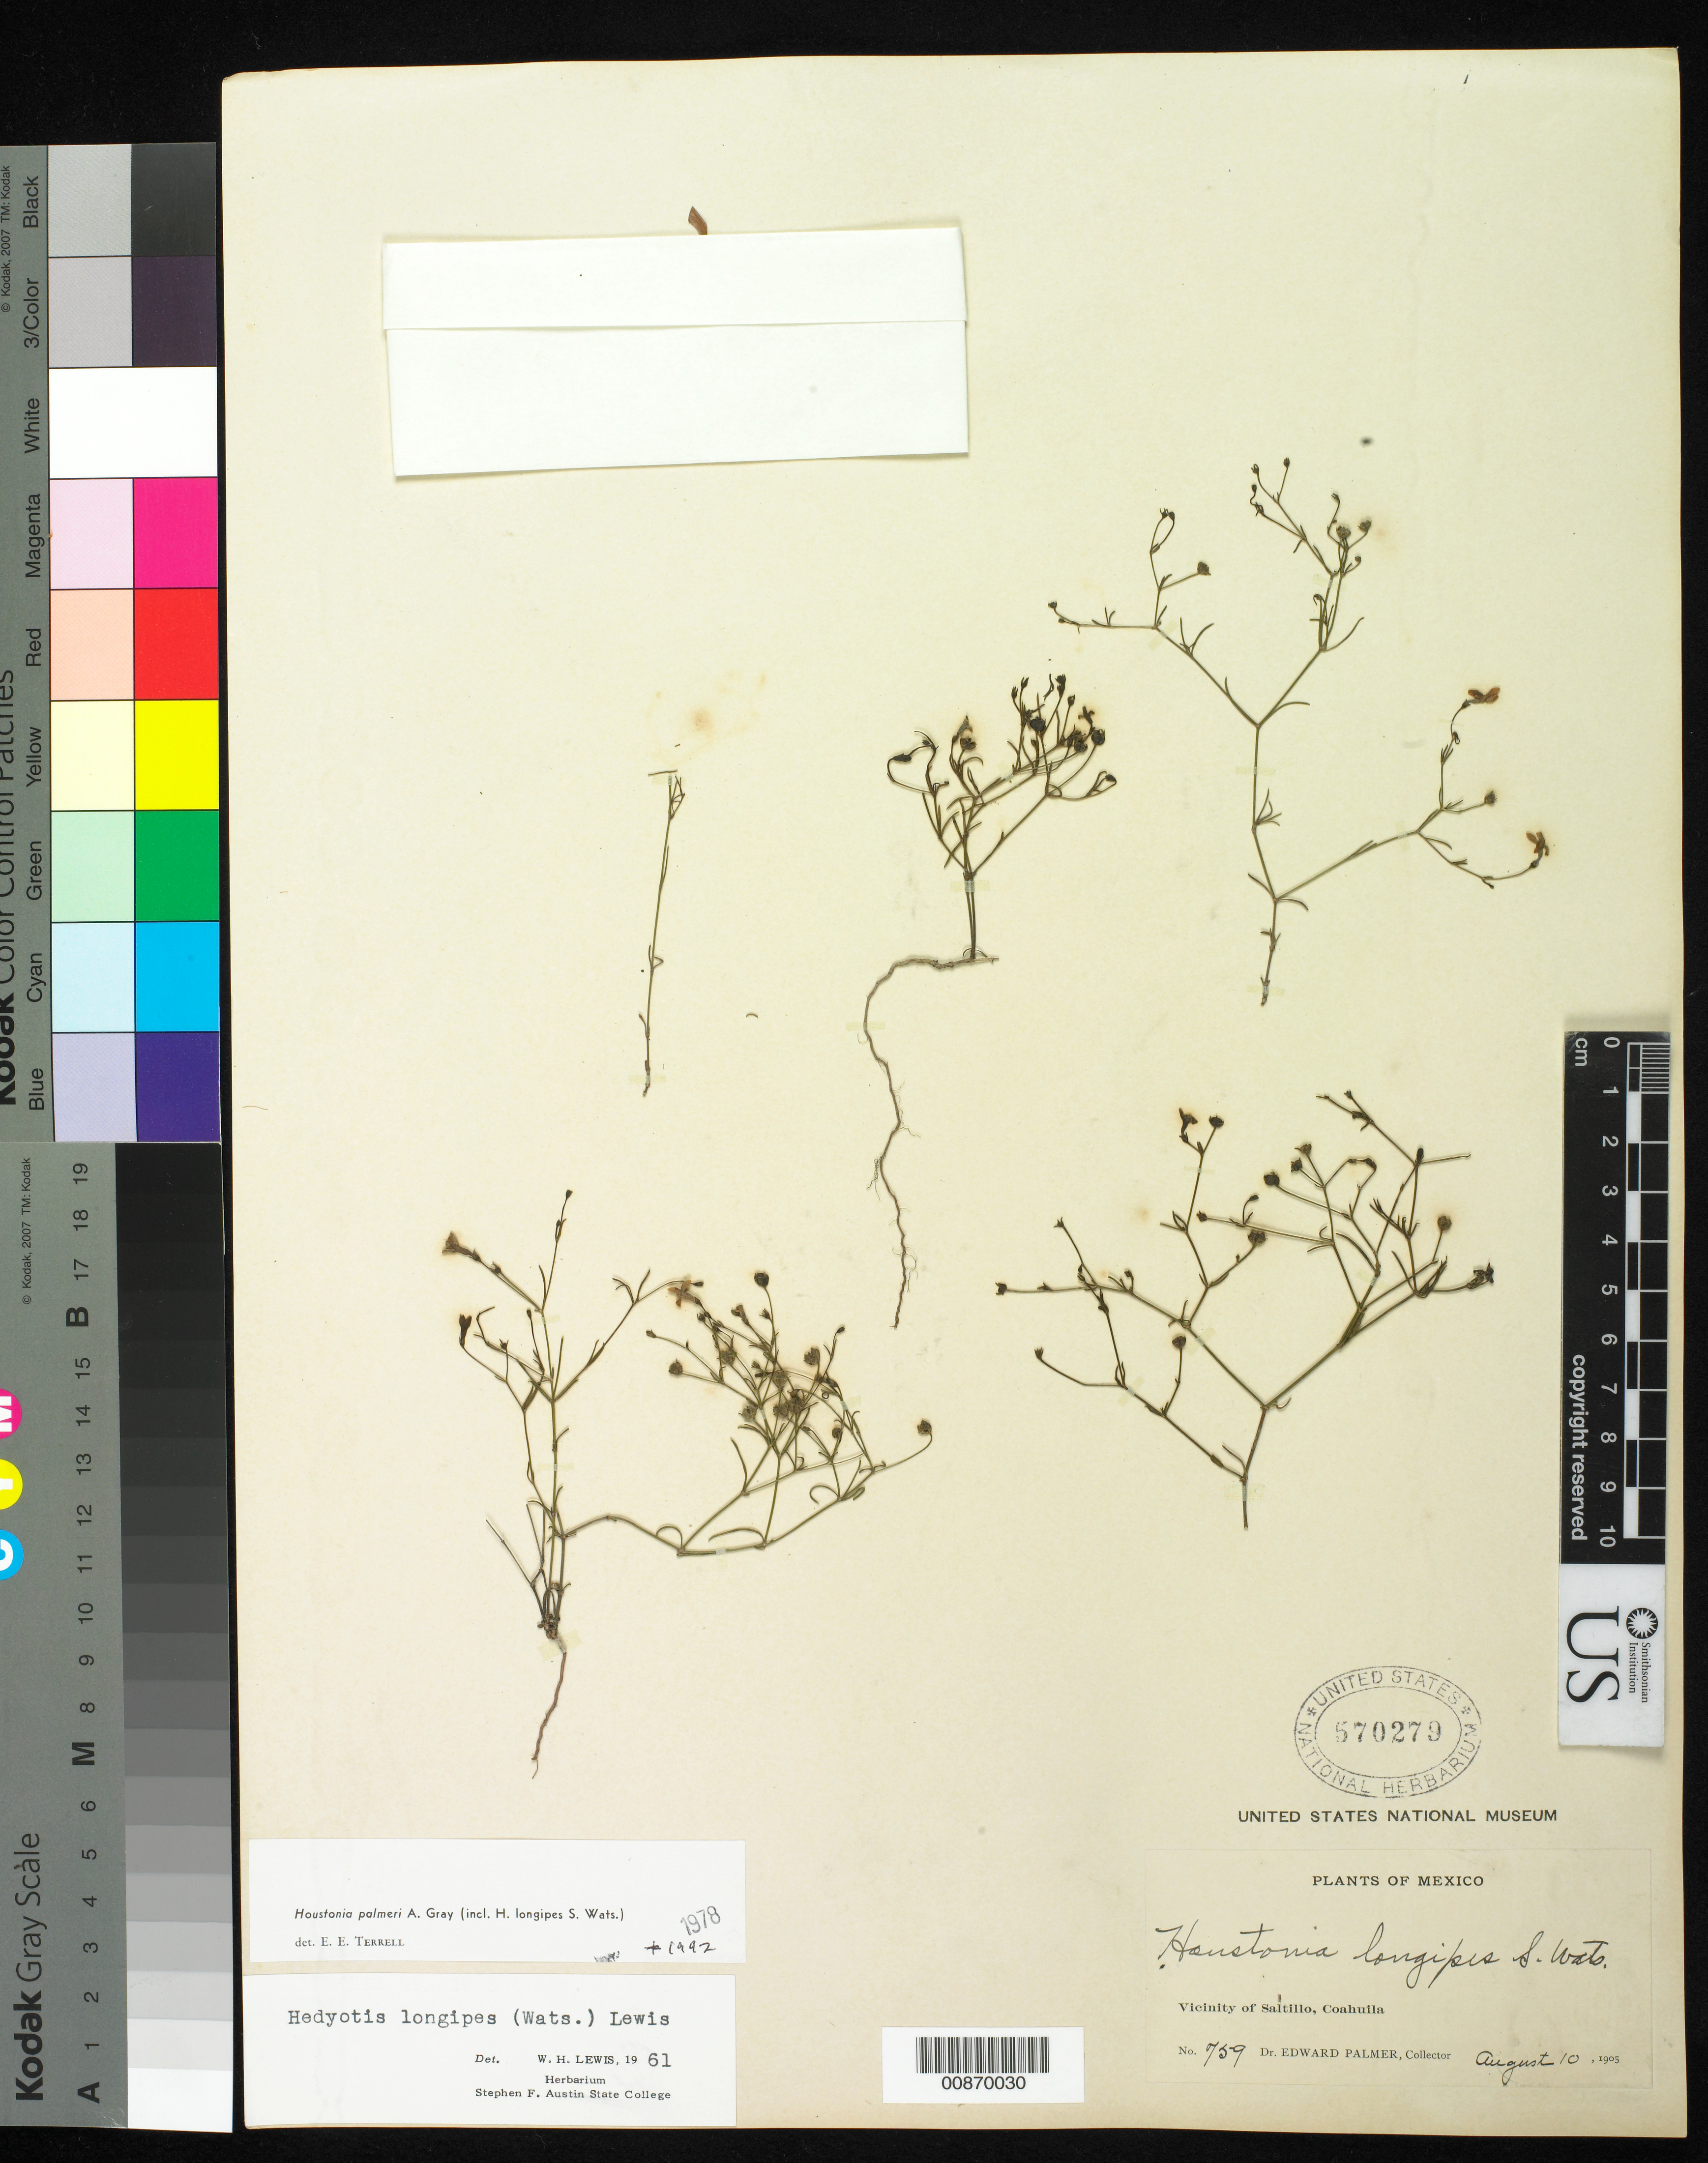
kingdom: Plantae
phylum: Tracheophyta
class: Magnoliopsida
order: Gentianales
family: Rubiaceae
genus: Houstonia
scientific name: Houstonia palmeri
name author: A. Gray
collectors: E. Palmer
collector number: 759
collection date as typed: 10 Aug 1905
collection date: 1905-08-10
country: Mexico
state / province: Coahuila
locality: Vicinity of Saltillo, Coahuila.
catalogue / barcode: US 570279